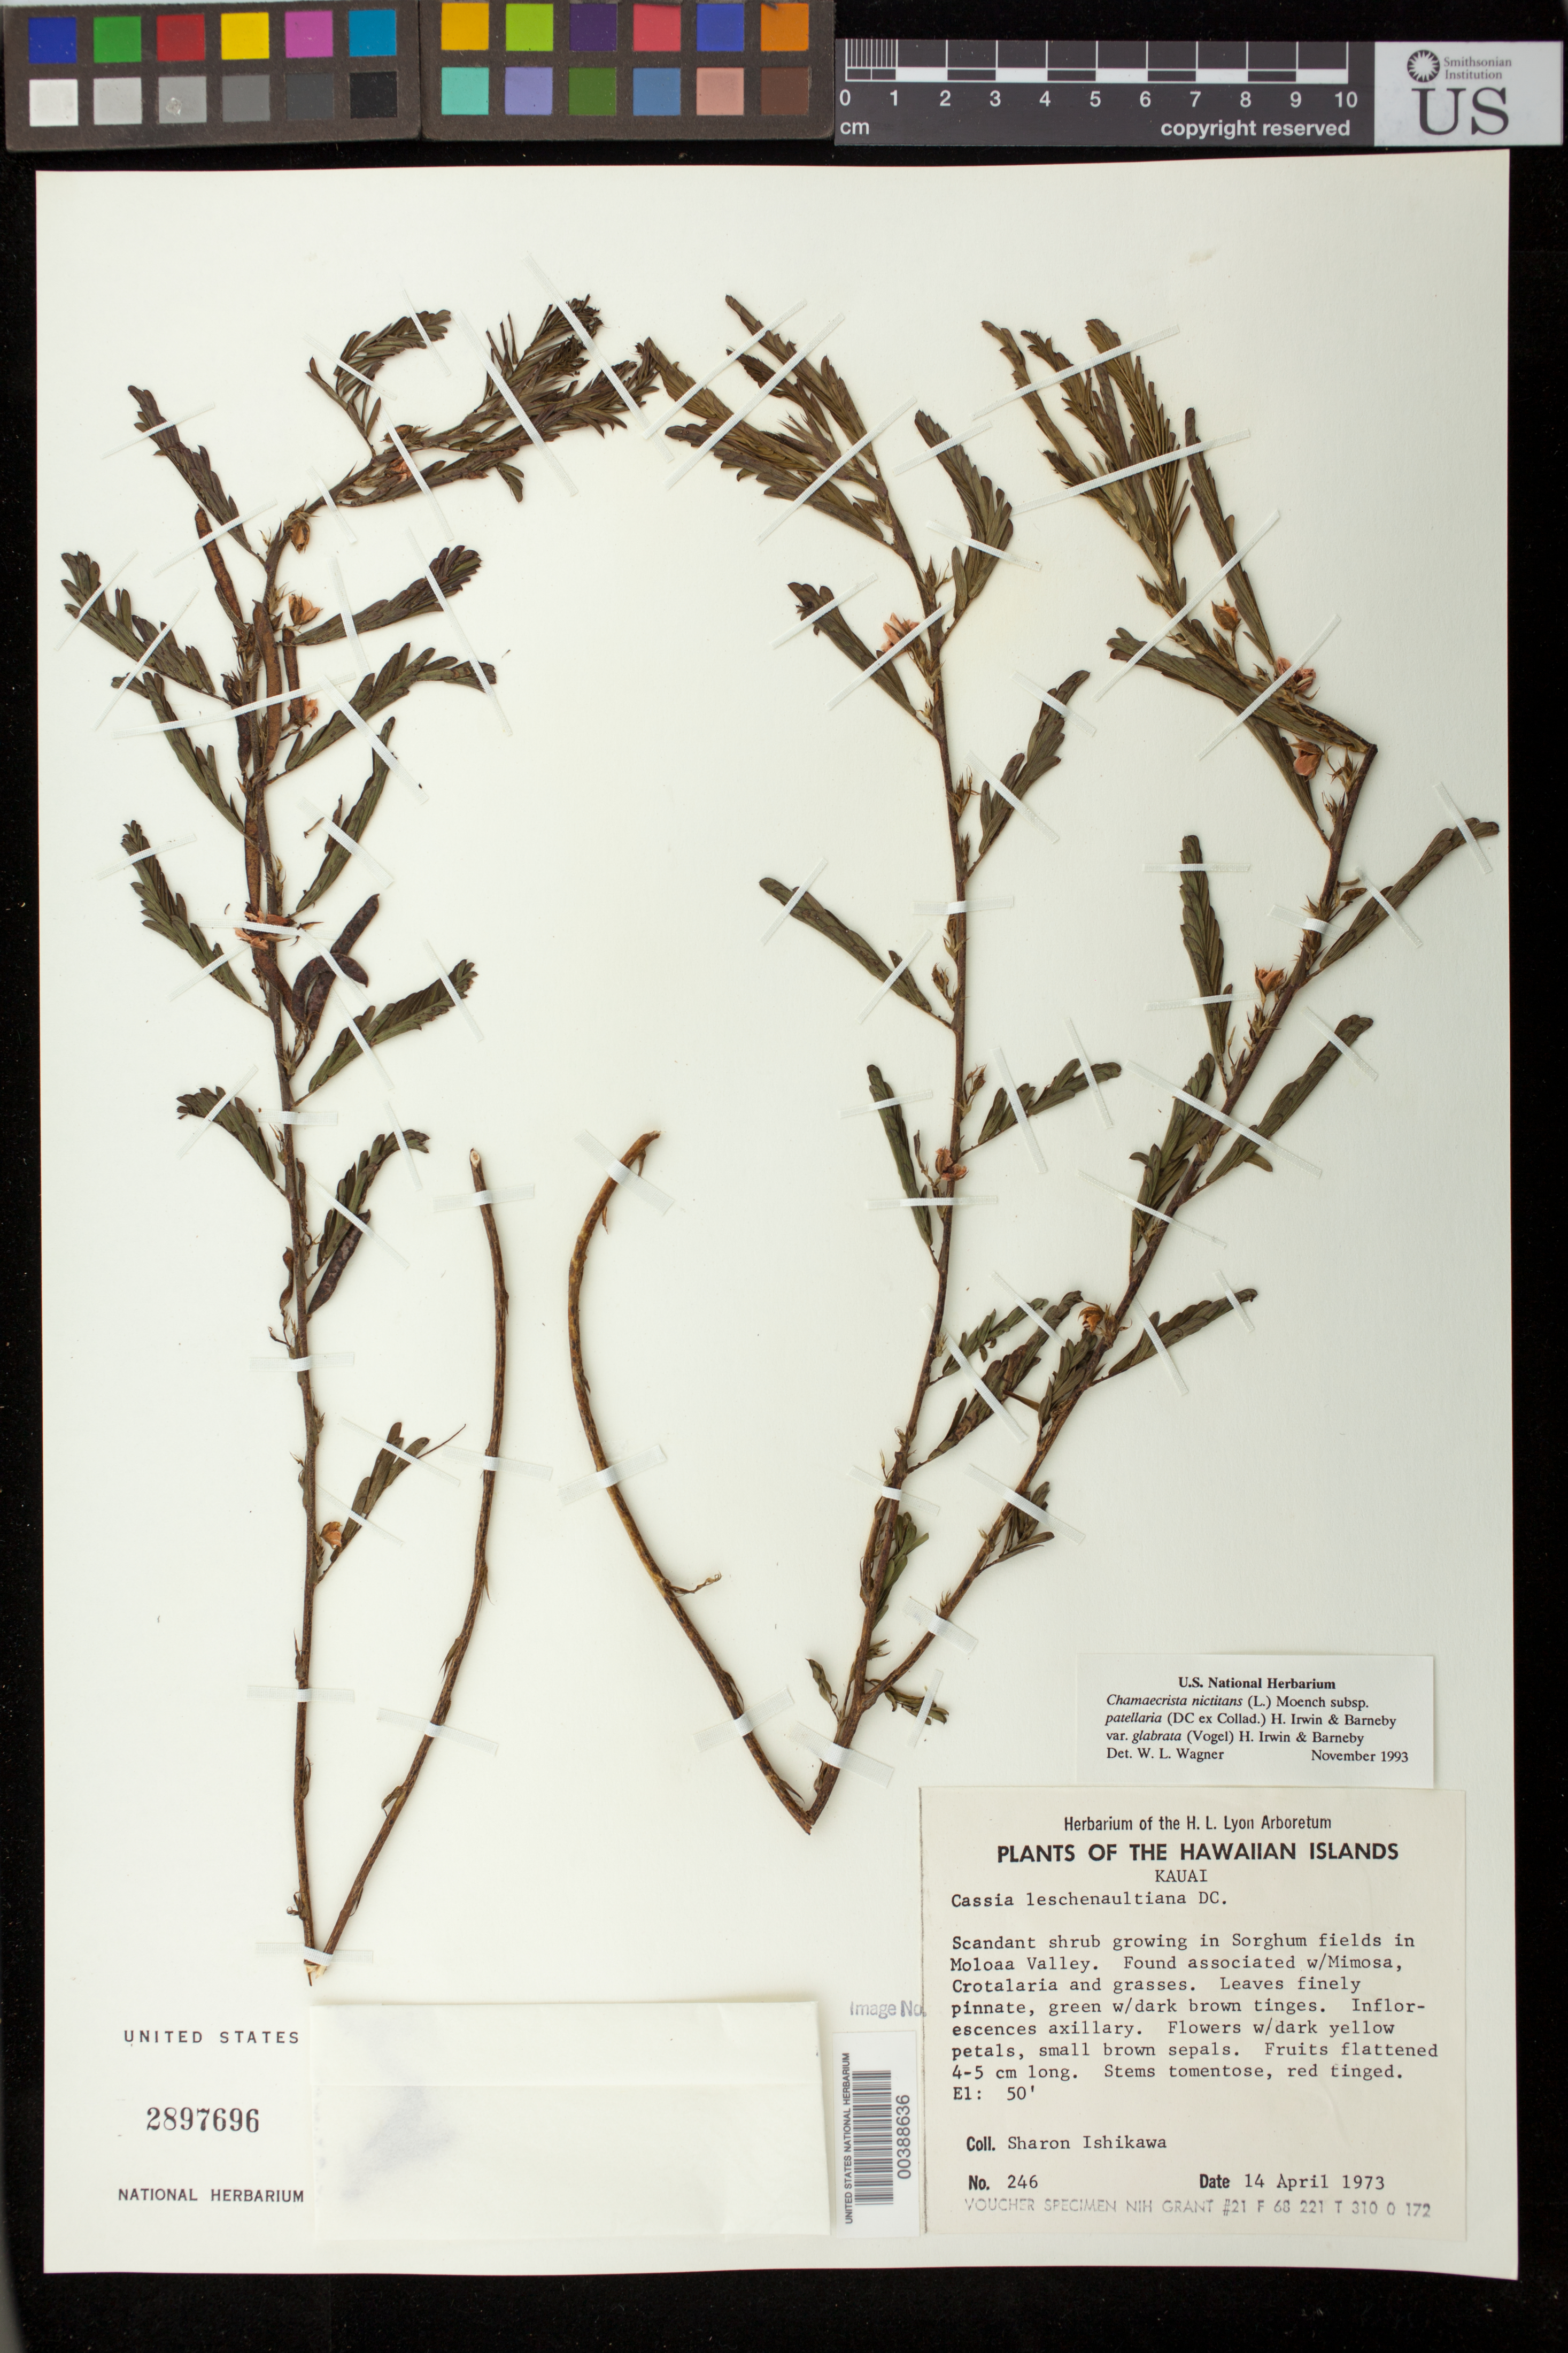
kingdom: Plantae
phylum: Tracheophyta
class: Magnoliopsida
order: Fabales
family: Fabaceae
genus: Chamaecrista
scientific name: Chamaecrista nictitans var. glabrata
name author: (Vogel) H.S. Irwin & Barneby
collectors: S. Ishikawa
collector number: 246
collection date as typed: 14 Apr 1973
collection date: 1973-04-14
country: United States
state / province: Hawaii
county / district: Kauai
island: Kaua'i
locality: Moloaa valley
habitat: Growing in Sorghum fields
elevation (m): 15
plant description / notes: NIH grant 21 F 68 221 T 310 O 172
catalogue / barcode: US 2897696